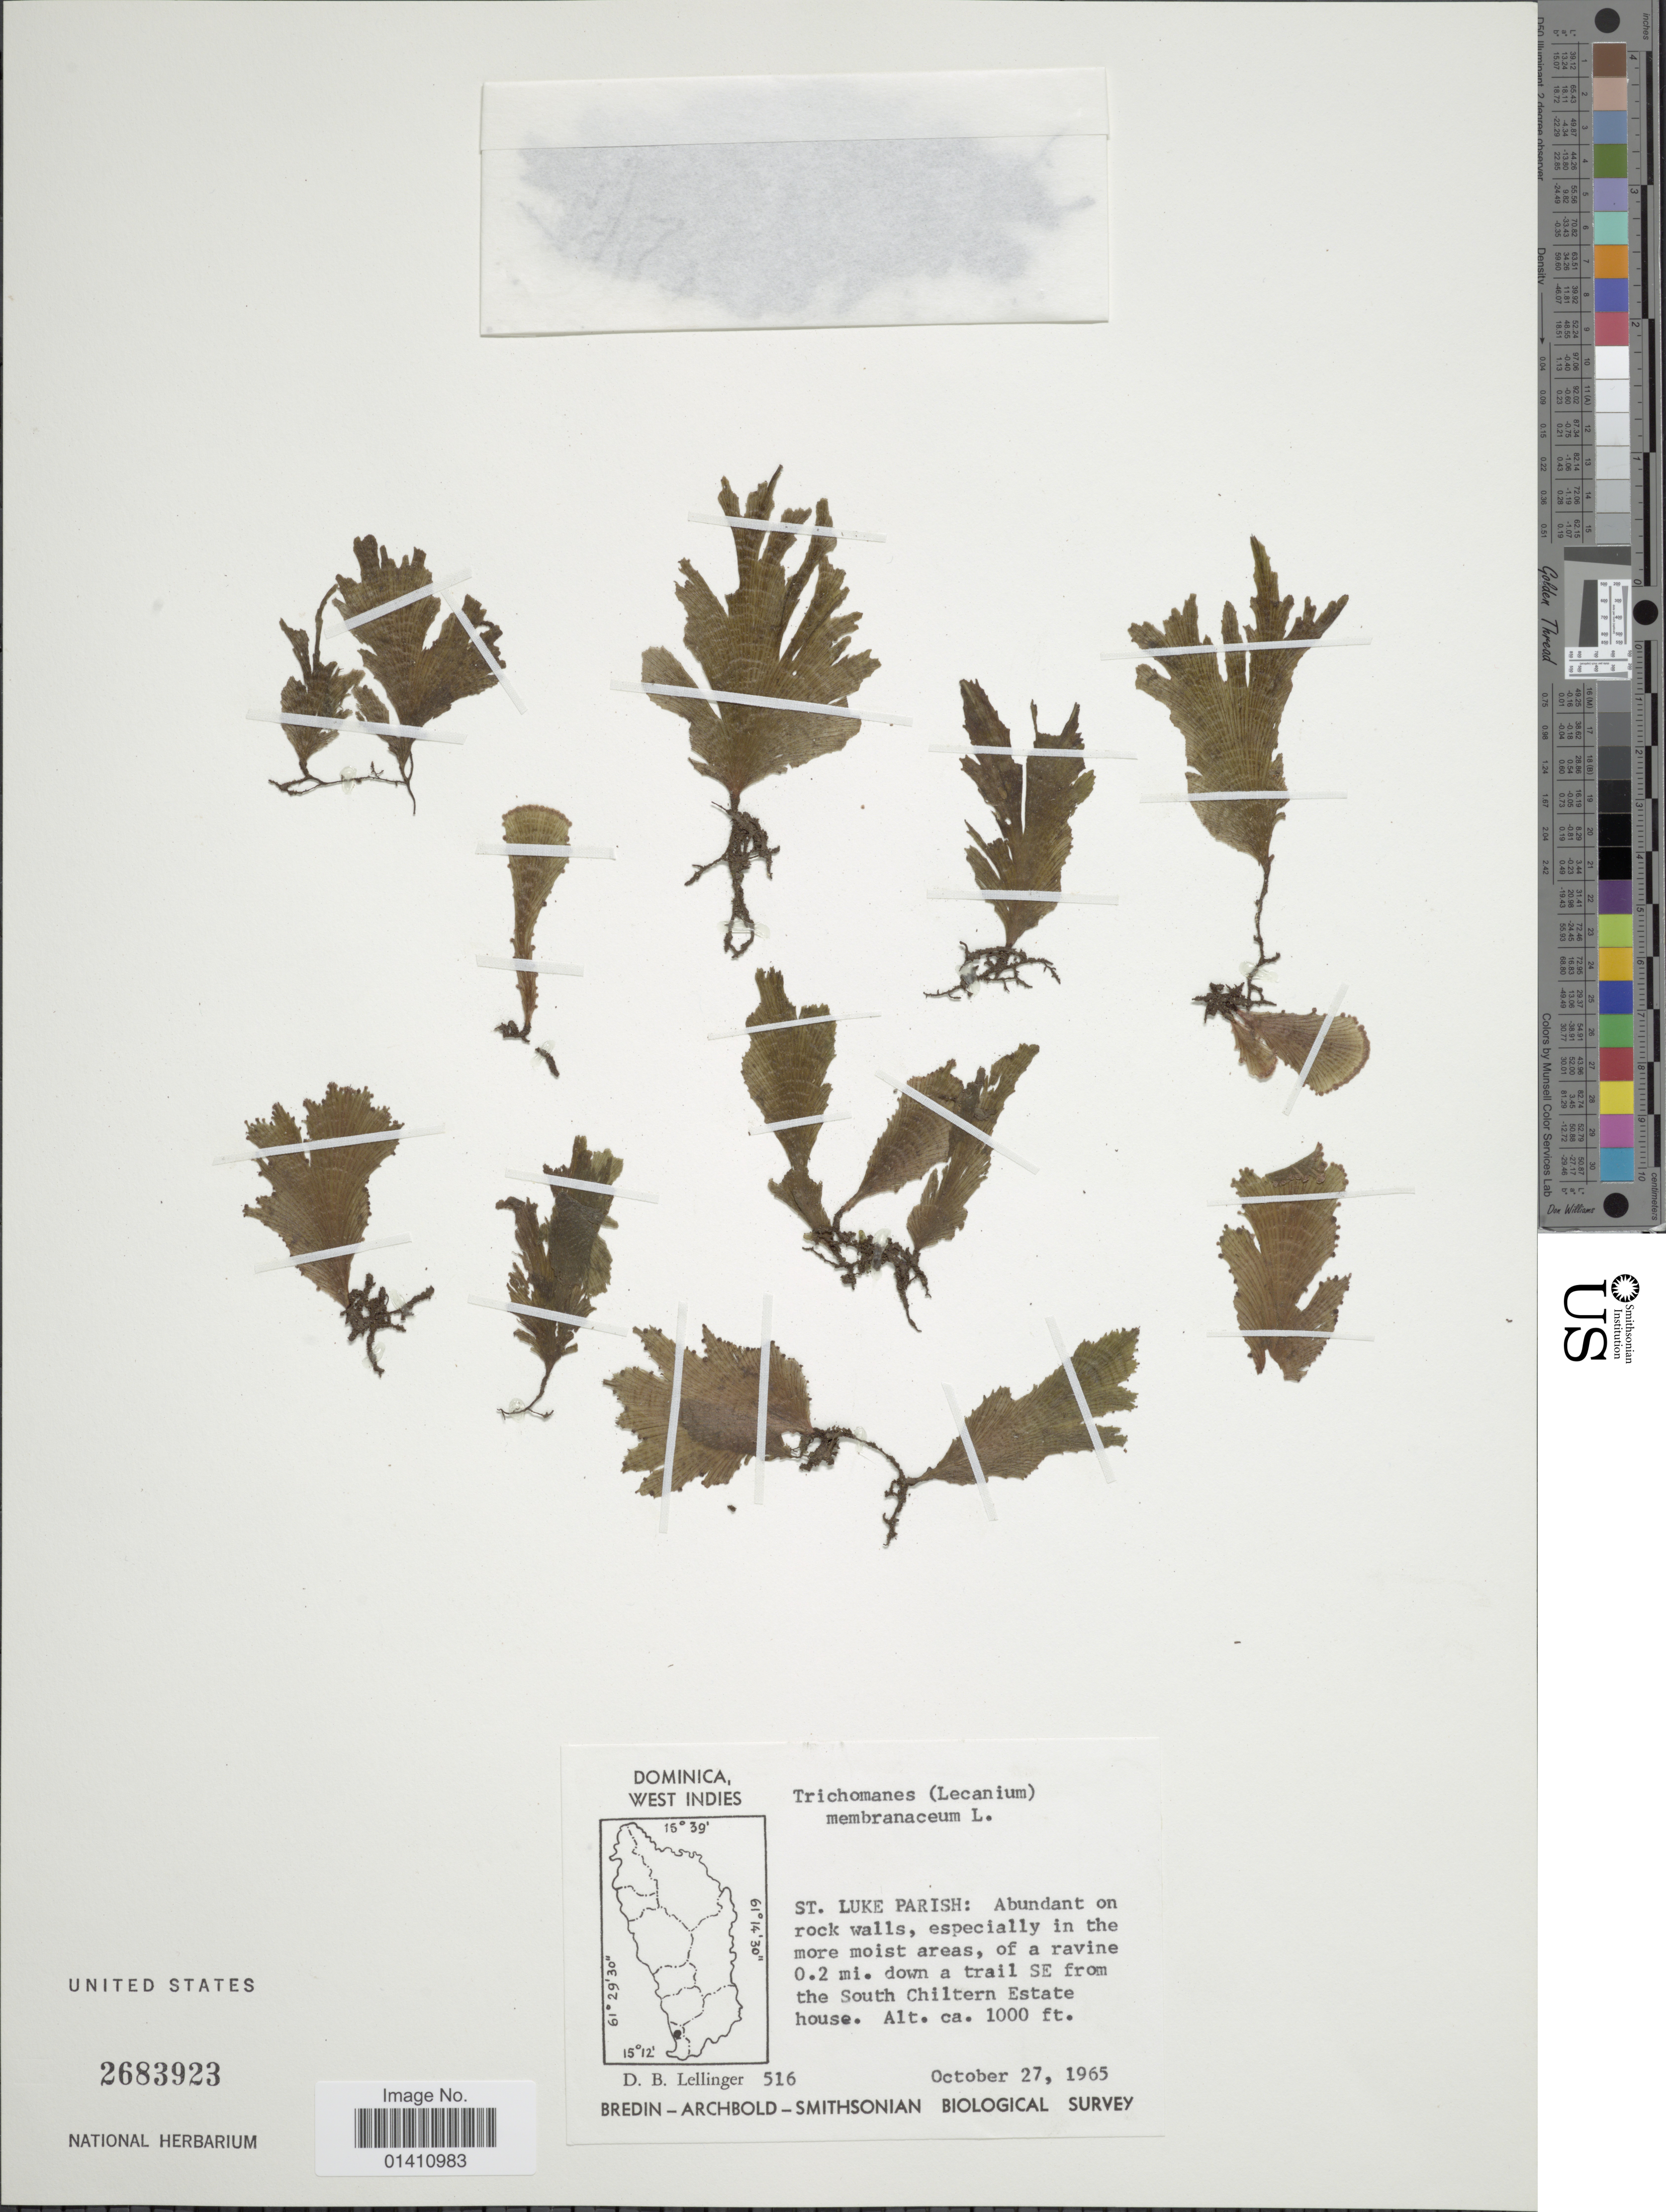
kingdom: Plantae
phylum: Tracheophyta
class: Polypodiopsida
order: Hymenophyllales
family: Hymenophyllaceae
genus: Didymoglossum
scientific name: Didymoglossum membranaceum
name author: (L.) Vareschi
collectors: D. B. Lellinger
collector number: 516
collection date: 1965-10-27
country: Dominica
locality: St. Luke Parish: of a ravine 0.2 mi. down a trail SE from the South Chiltern Estate house.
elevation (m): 305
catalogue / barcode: US 2683923